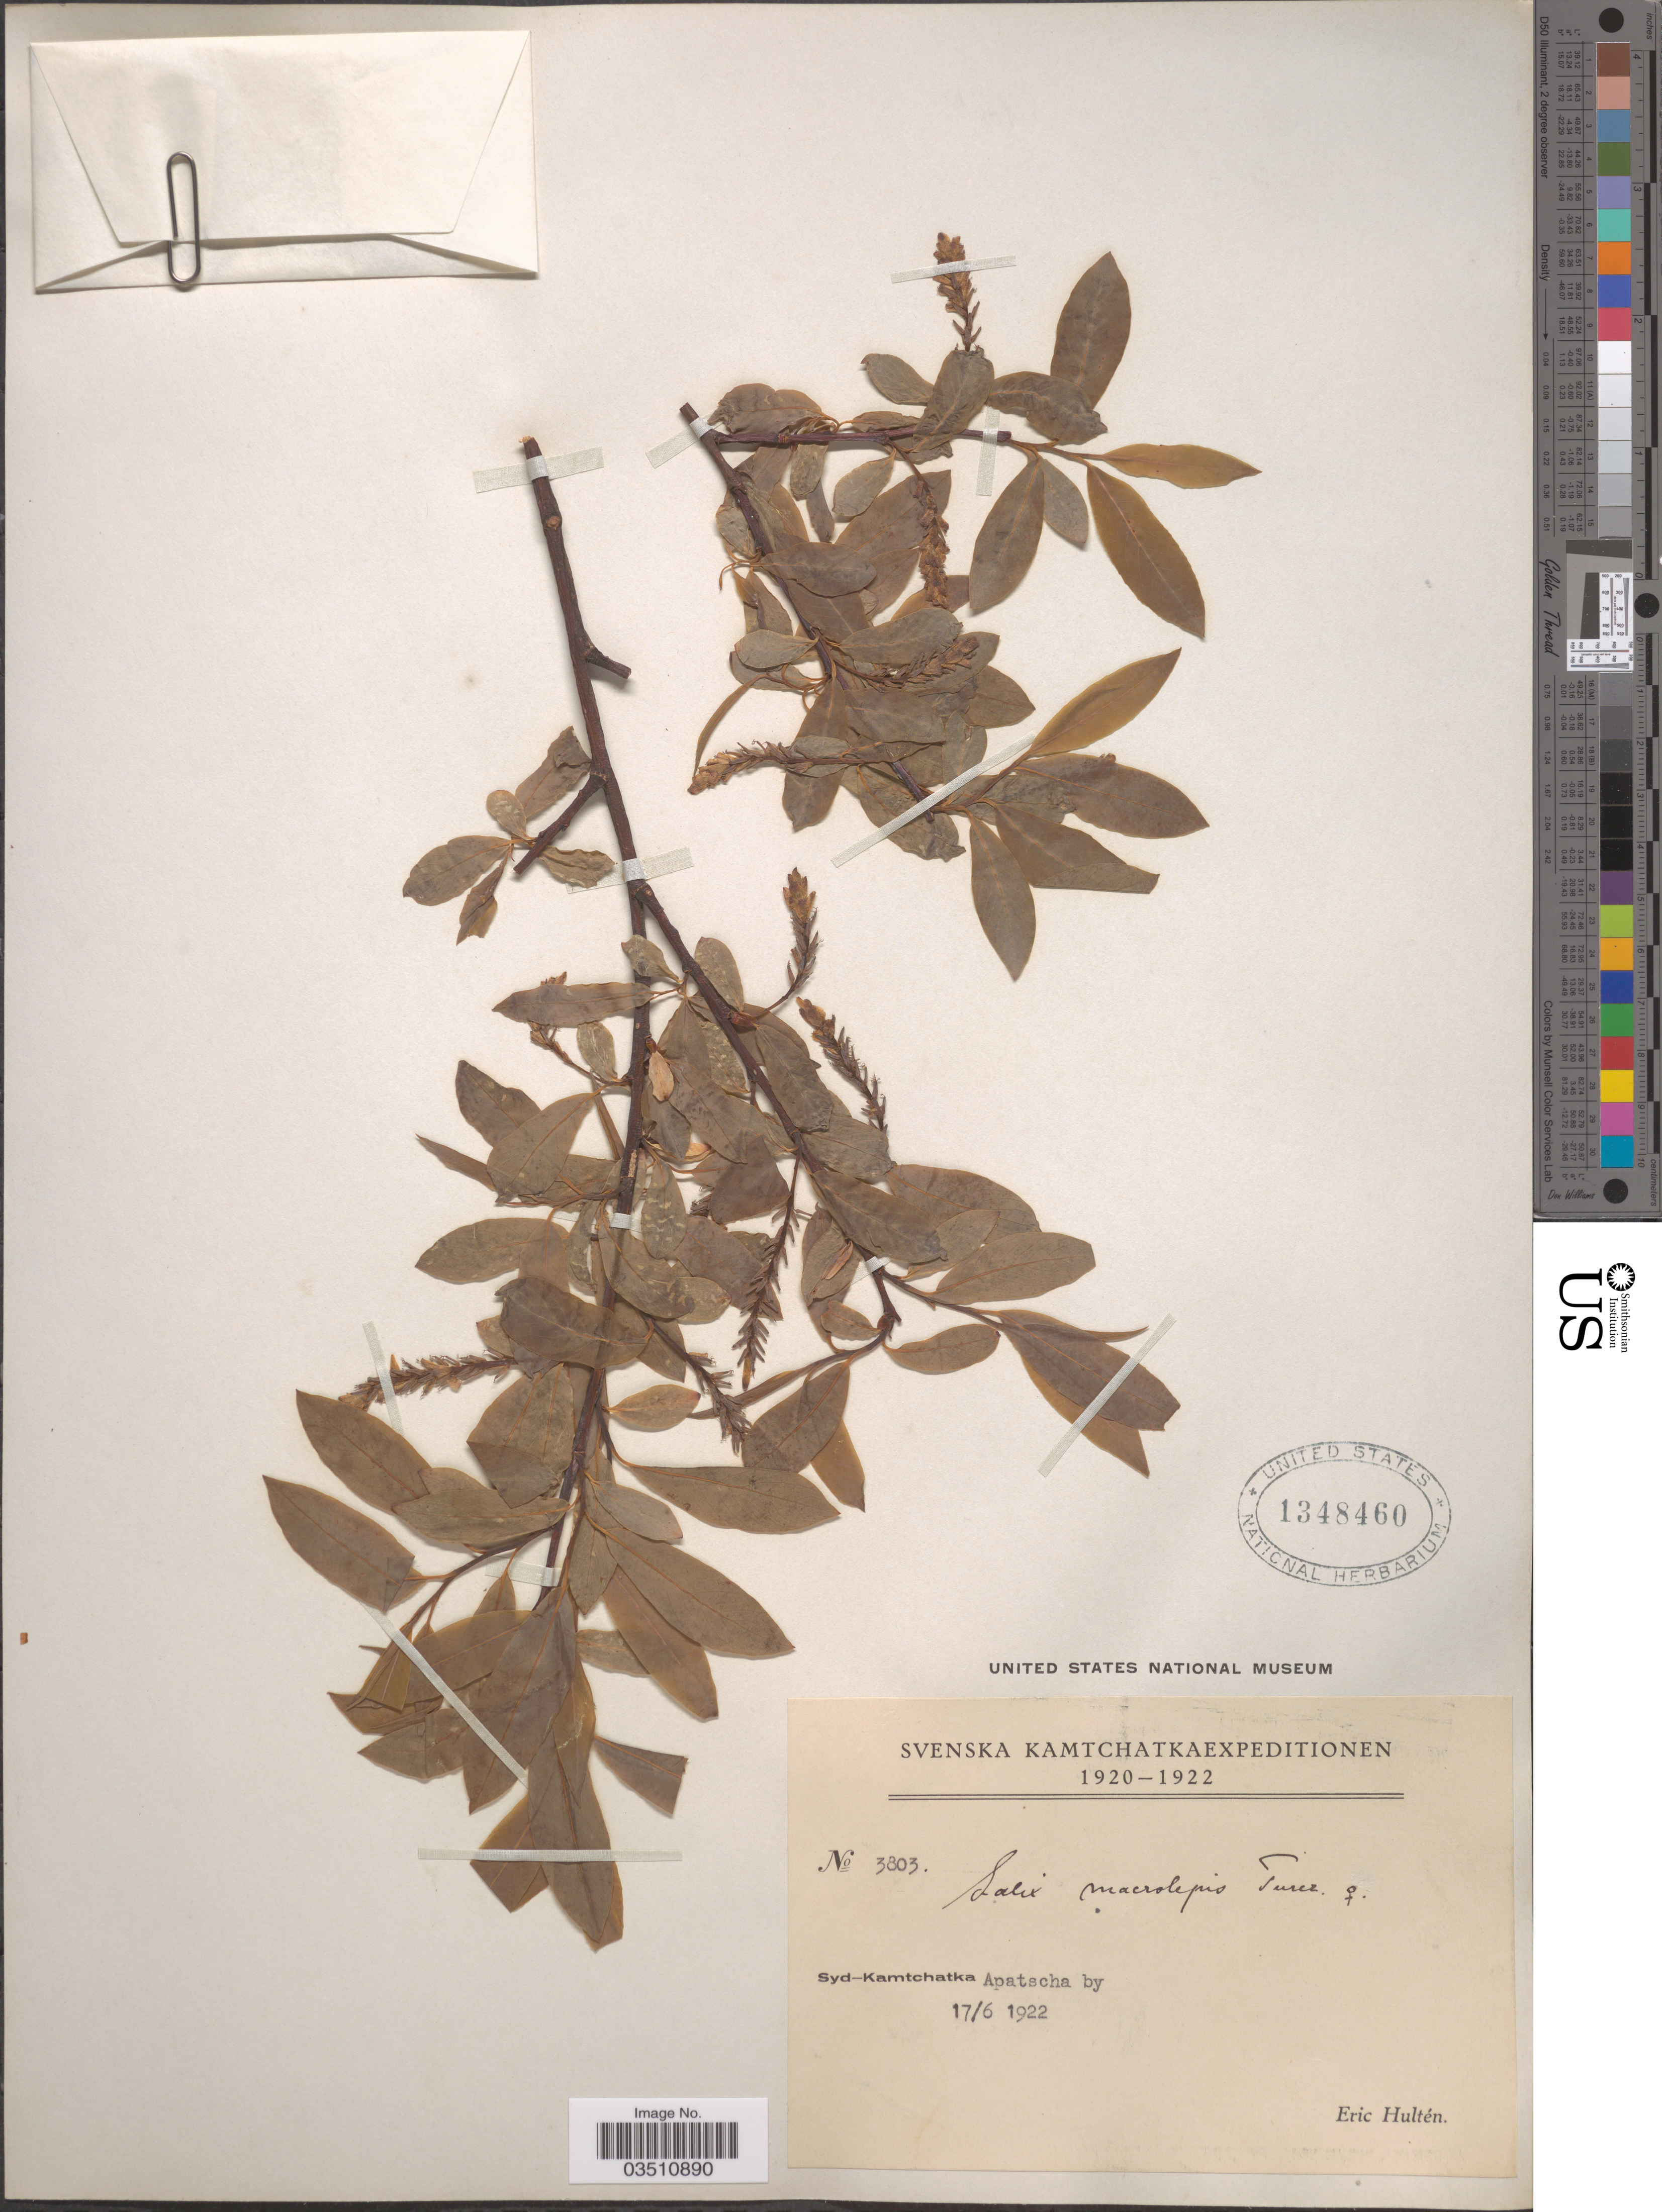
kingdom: Plantae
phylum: Tracheophyta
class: Magnoliopsida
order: Malpighiales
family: Salicaceae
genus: Salix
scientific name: Salix macrolepis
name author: Turcz.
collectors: E. G. Hultén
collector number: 3803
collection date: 1922-06-17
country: Russian Federation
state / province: Kamchatka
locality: Syd-Kamtchatka. Apatscha by.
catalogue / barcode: US 1348460